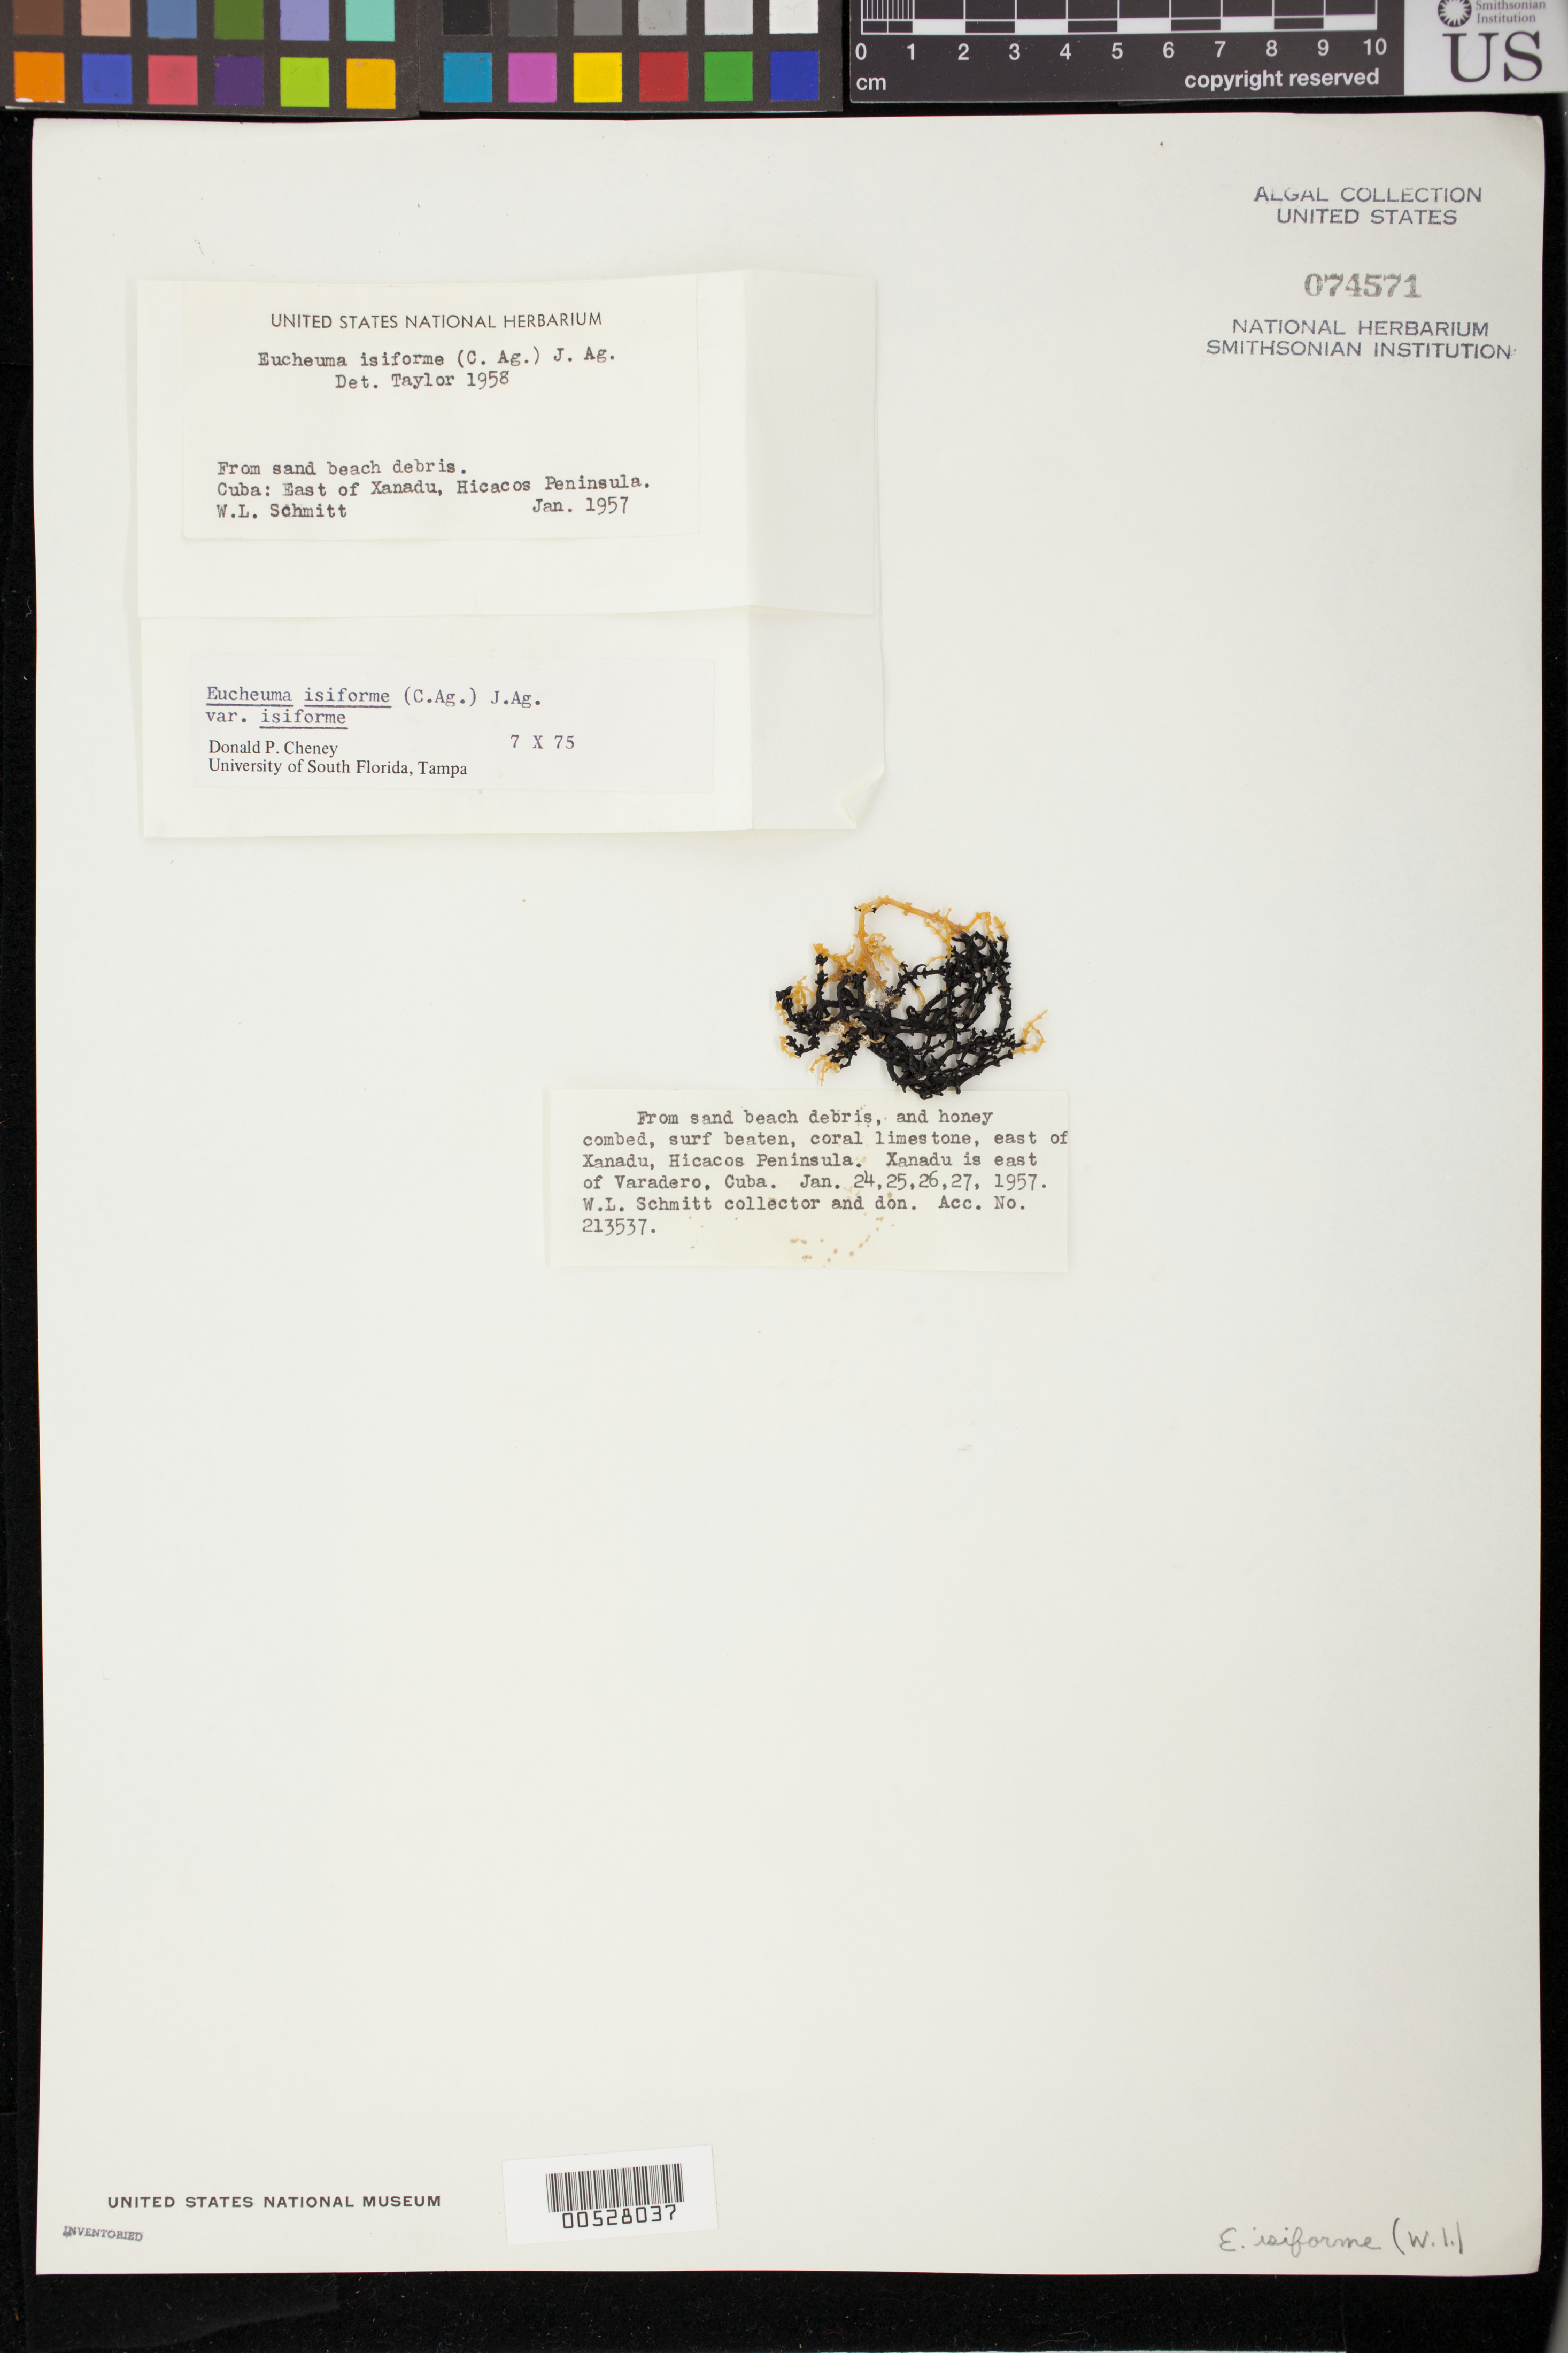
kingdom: Plantae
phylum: Rhodophyta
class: Florideophyceae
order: Gigartinales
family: Solieriaceae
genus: Eucheumatopsis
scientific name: Eucheumatopsis isiformis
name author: (C. Agardh) M.L. Núñez-Resendiz et al.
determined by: Algae name updating Project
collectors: W. L. Schmitt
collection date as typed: Jan 1957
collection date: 1957-01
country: Cuba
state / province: Matanzas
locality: Hicacos peninsula, east of xanadu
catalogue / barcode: US 74571